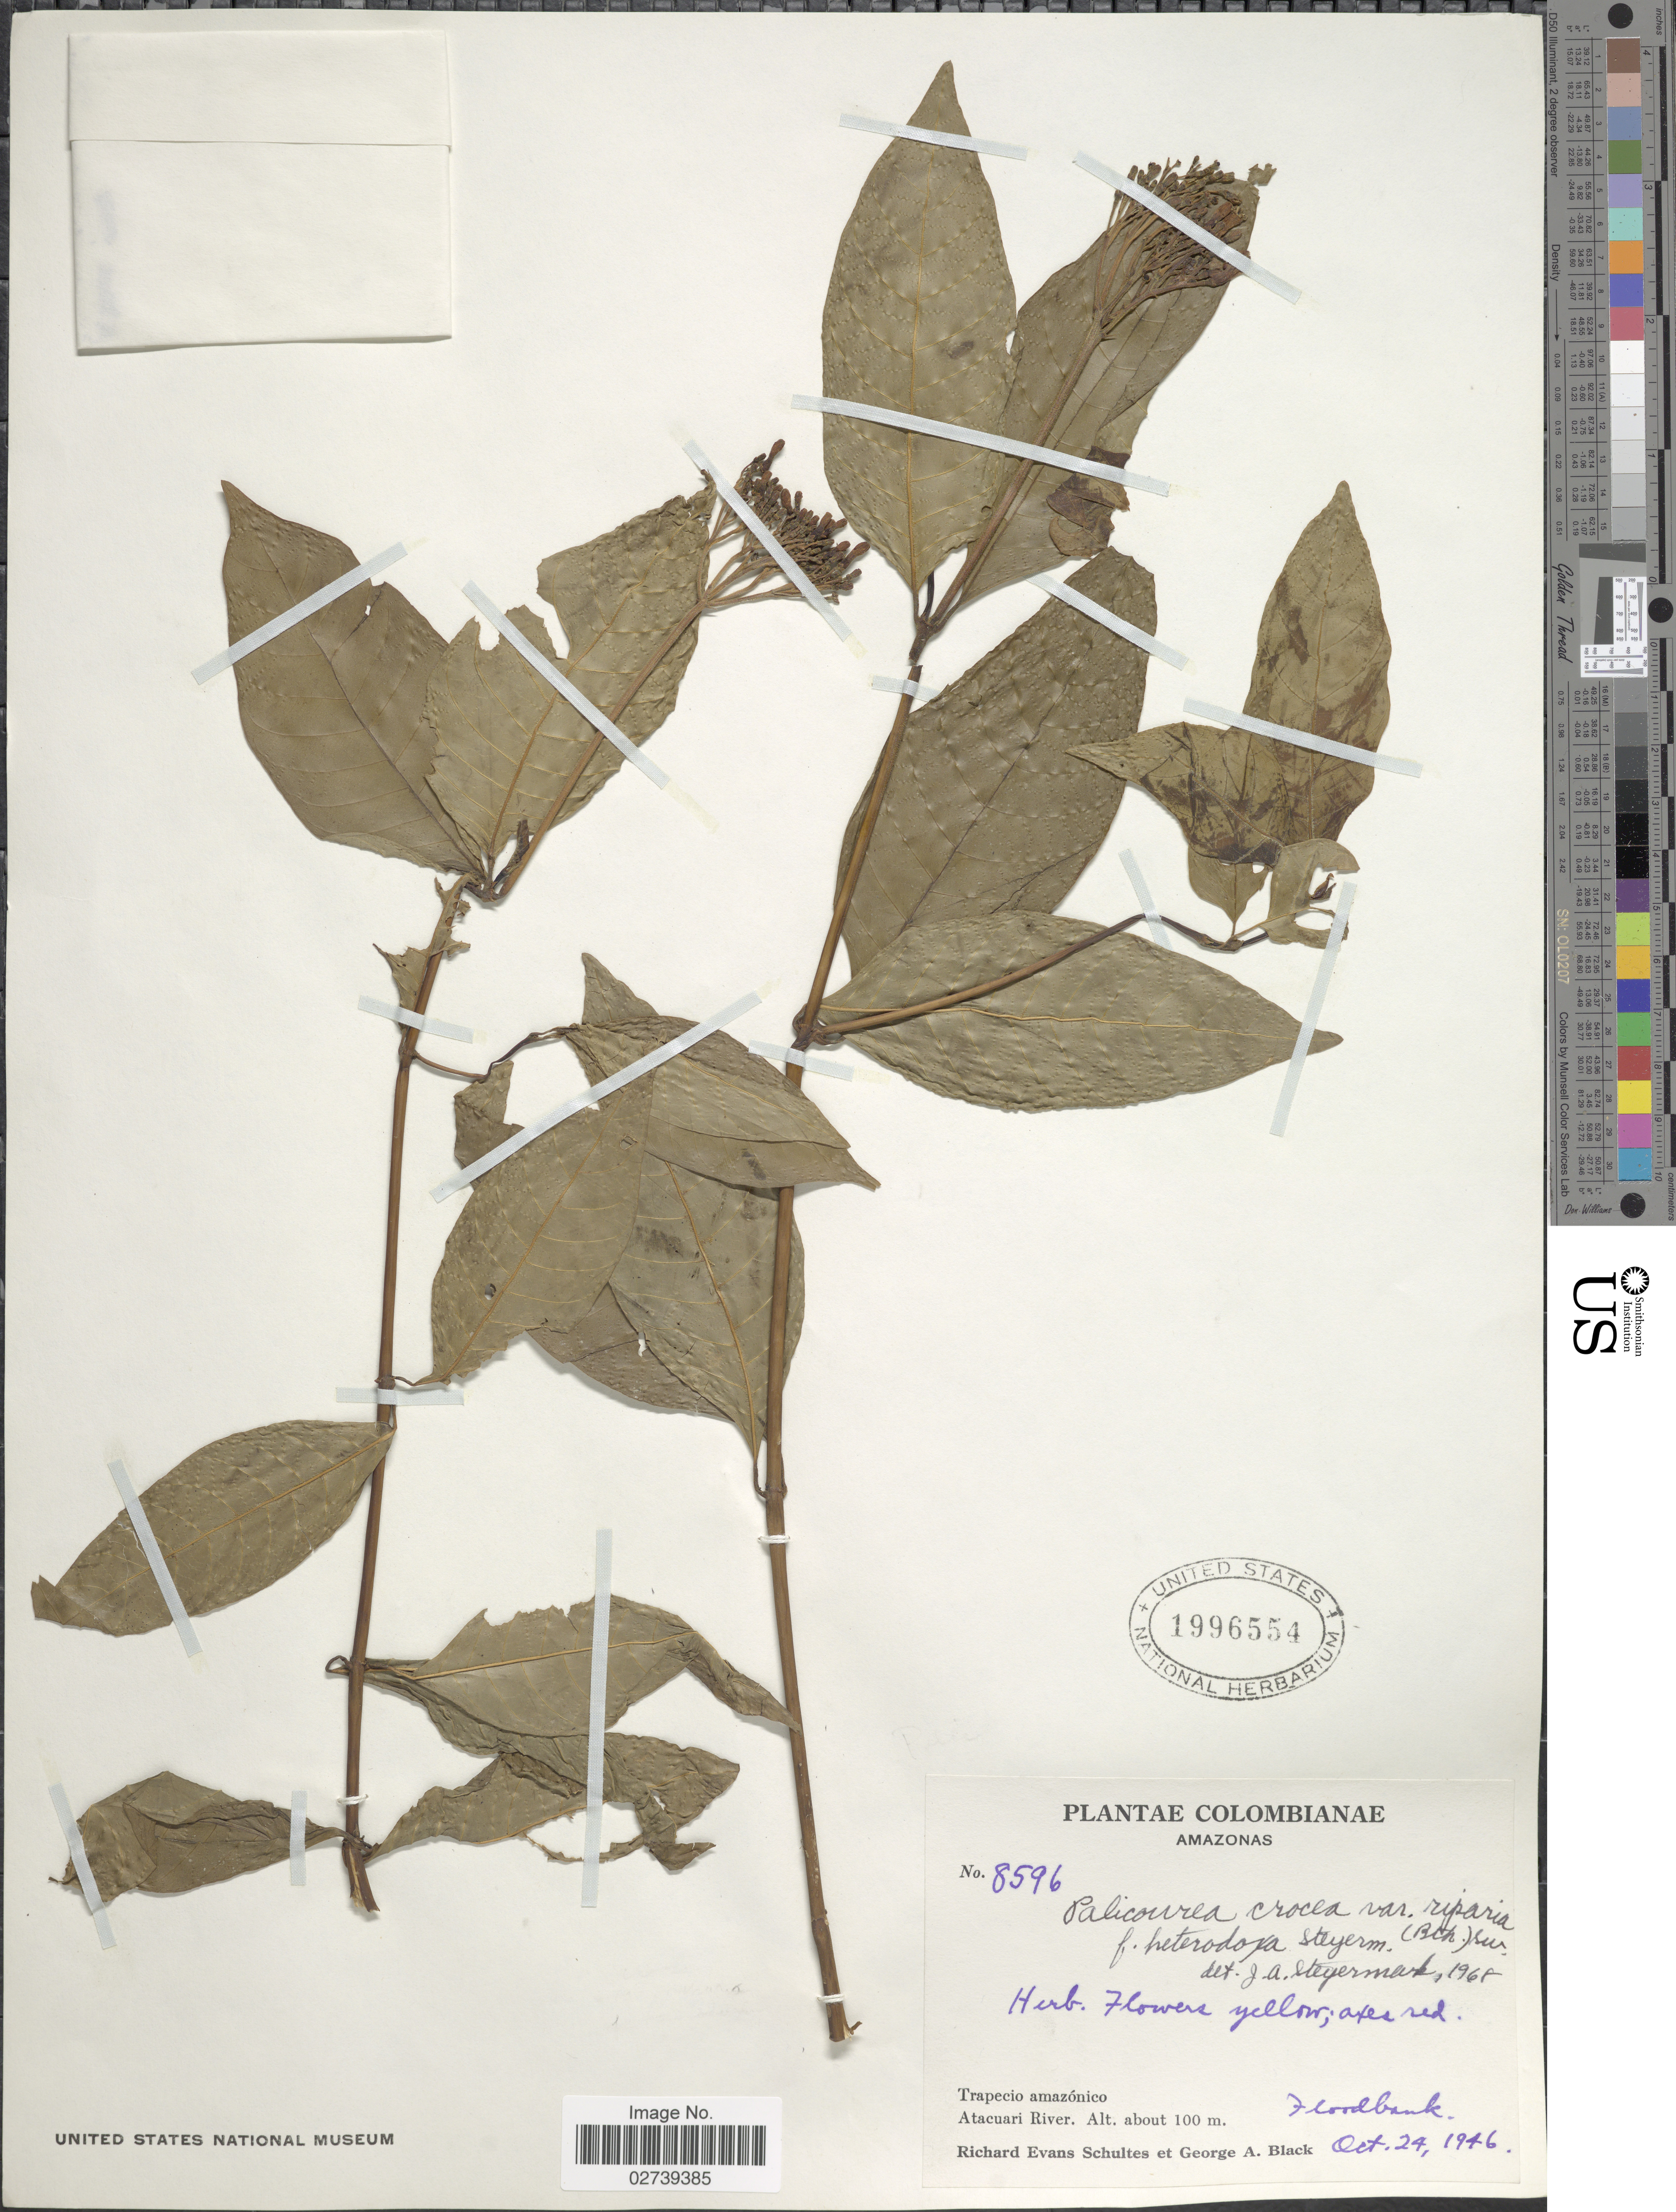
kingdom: Plantae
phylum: Tracheophyta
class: Magnoliopsida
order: Gentianales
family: Rubiaceae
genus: Palicourea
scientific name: Palicourea crocea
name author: (Sw.) Schult.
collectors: R. E. Schultes & G. A. Black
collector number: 8596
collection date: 1946-10-24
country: Colombia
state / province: Amazônas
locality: Trapecio amazonica, Atacuari River, floodbank.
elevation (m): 100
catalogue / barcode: US 1996554